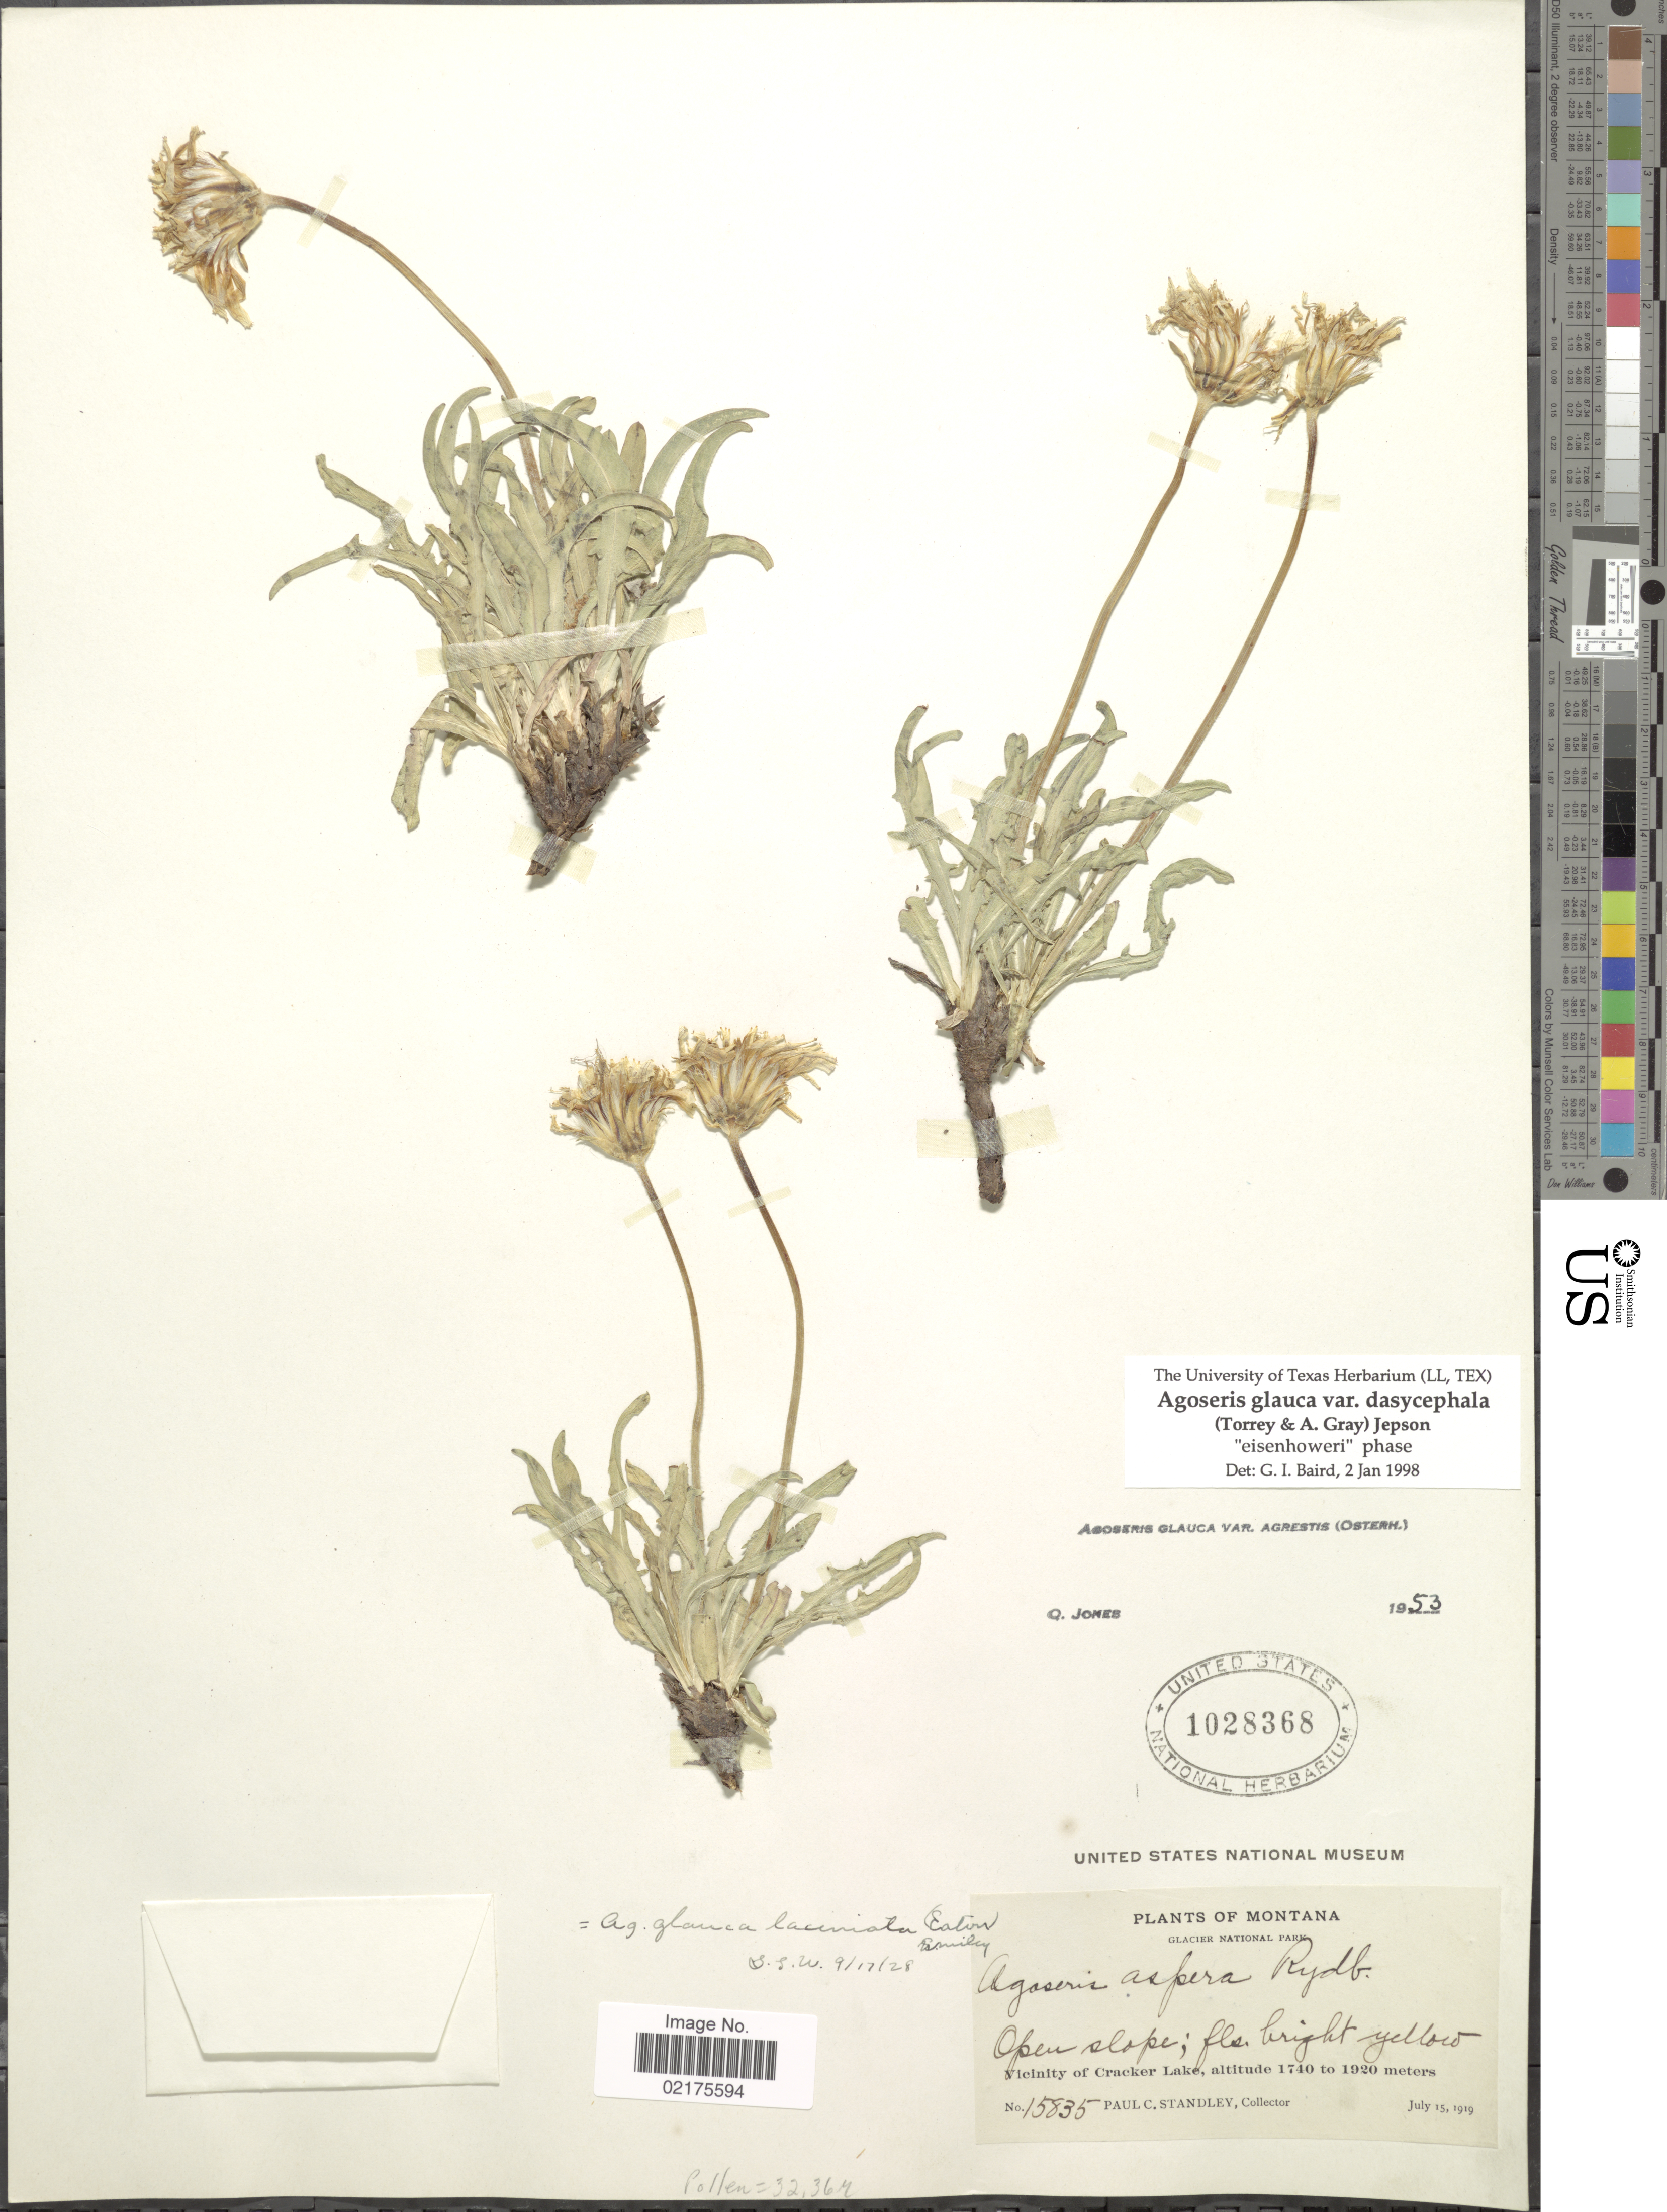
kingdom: Plantae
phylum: Tracheophyta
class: Magnoliopsida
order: Asterales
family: Asteraceae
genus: Agoseris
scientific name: Agoseris glauca var. dasycephala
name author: (Torr. & A. Gray) Jeps.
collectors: P. C. Standley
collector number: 15835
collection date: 1919-07-15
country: United States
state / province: Montana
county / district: Glacier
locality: Glacier National Park: Vicinity of Cracker Lake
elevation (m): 1740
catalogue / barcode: US 1028368